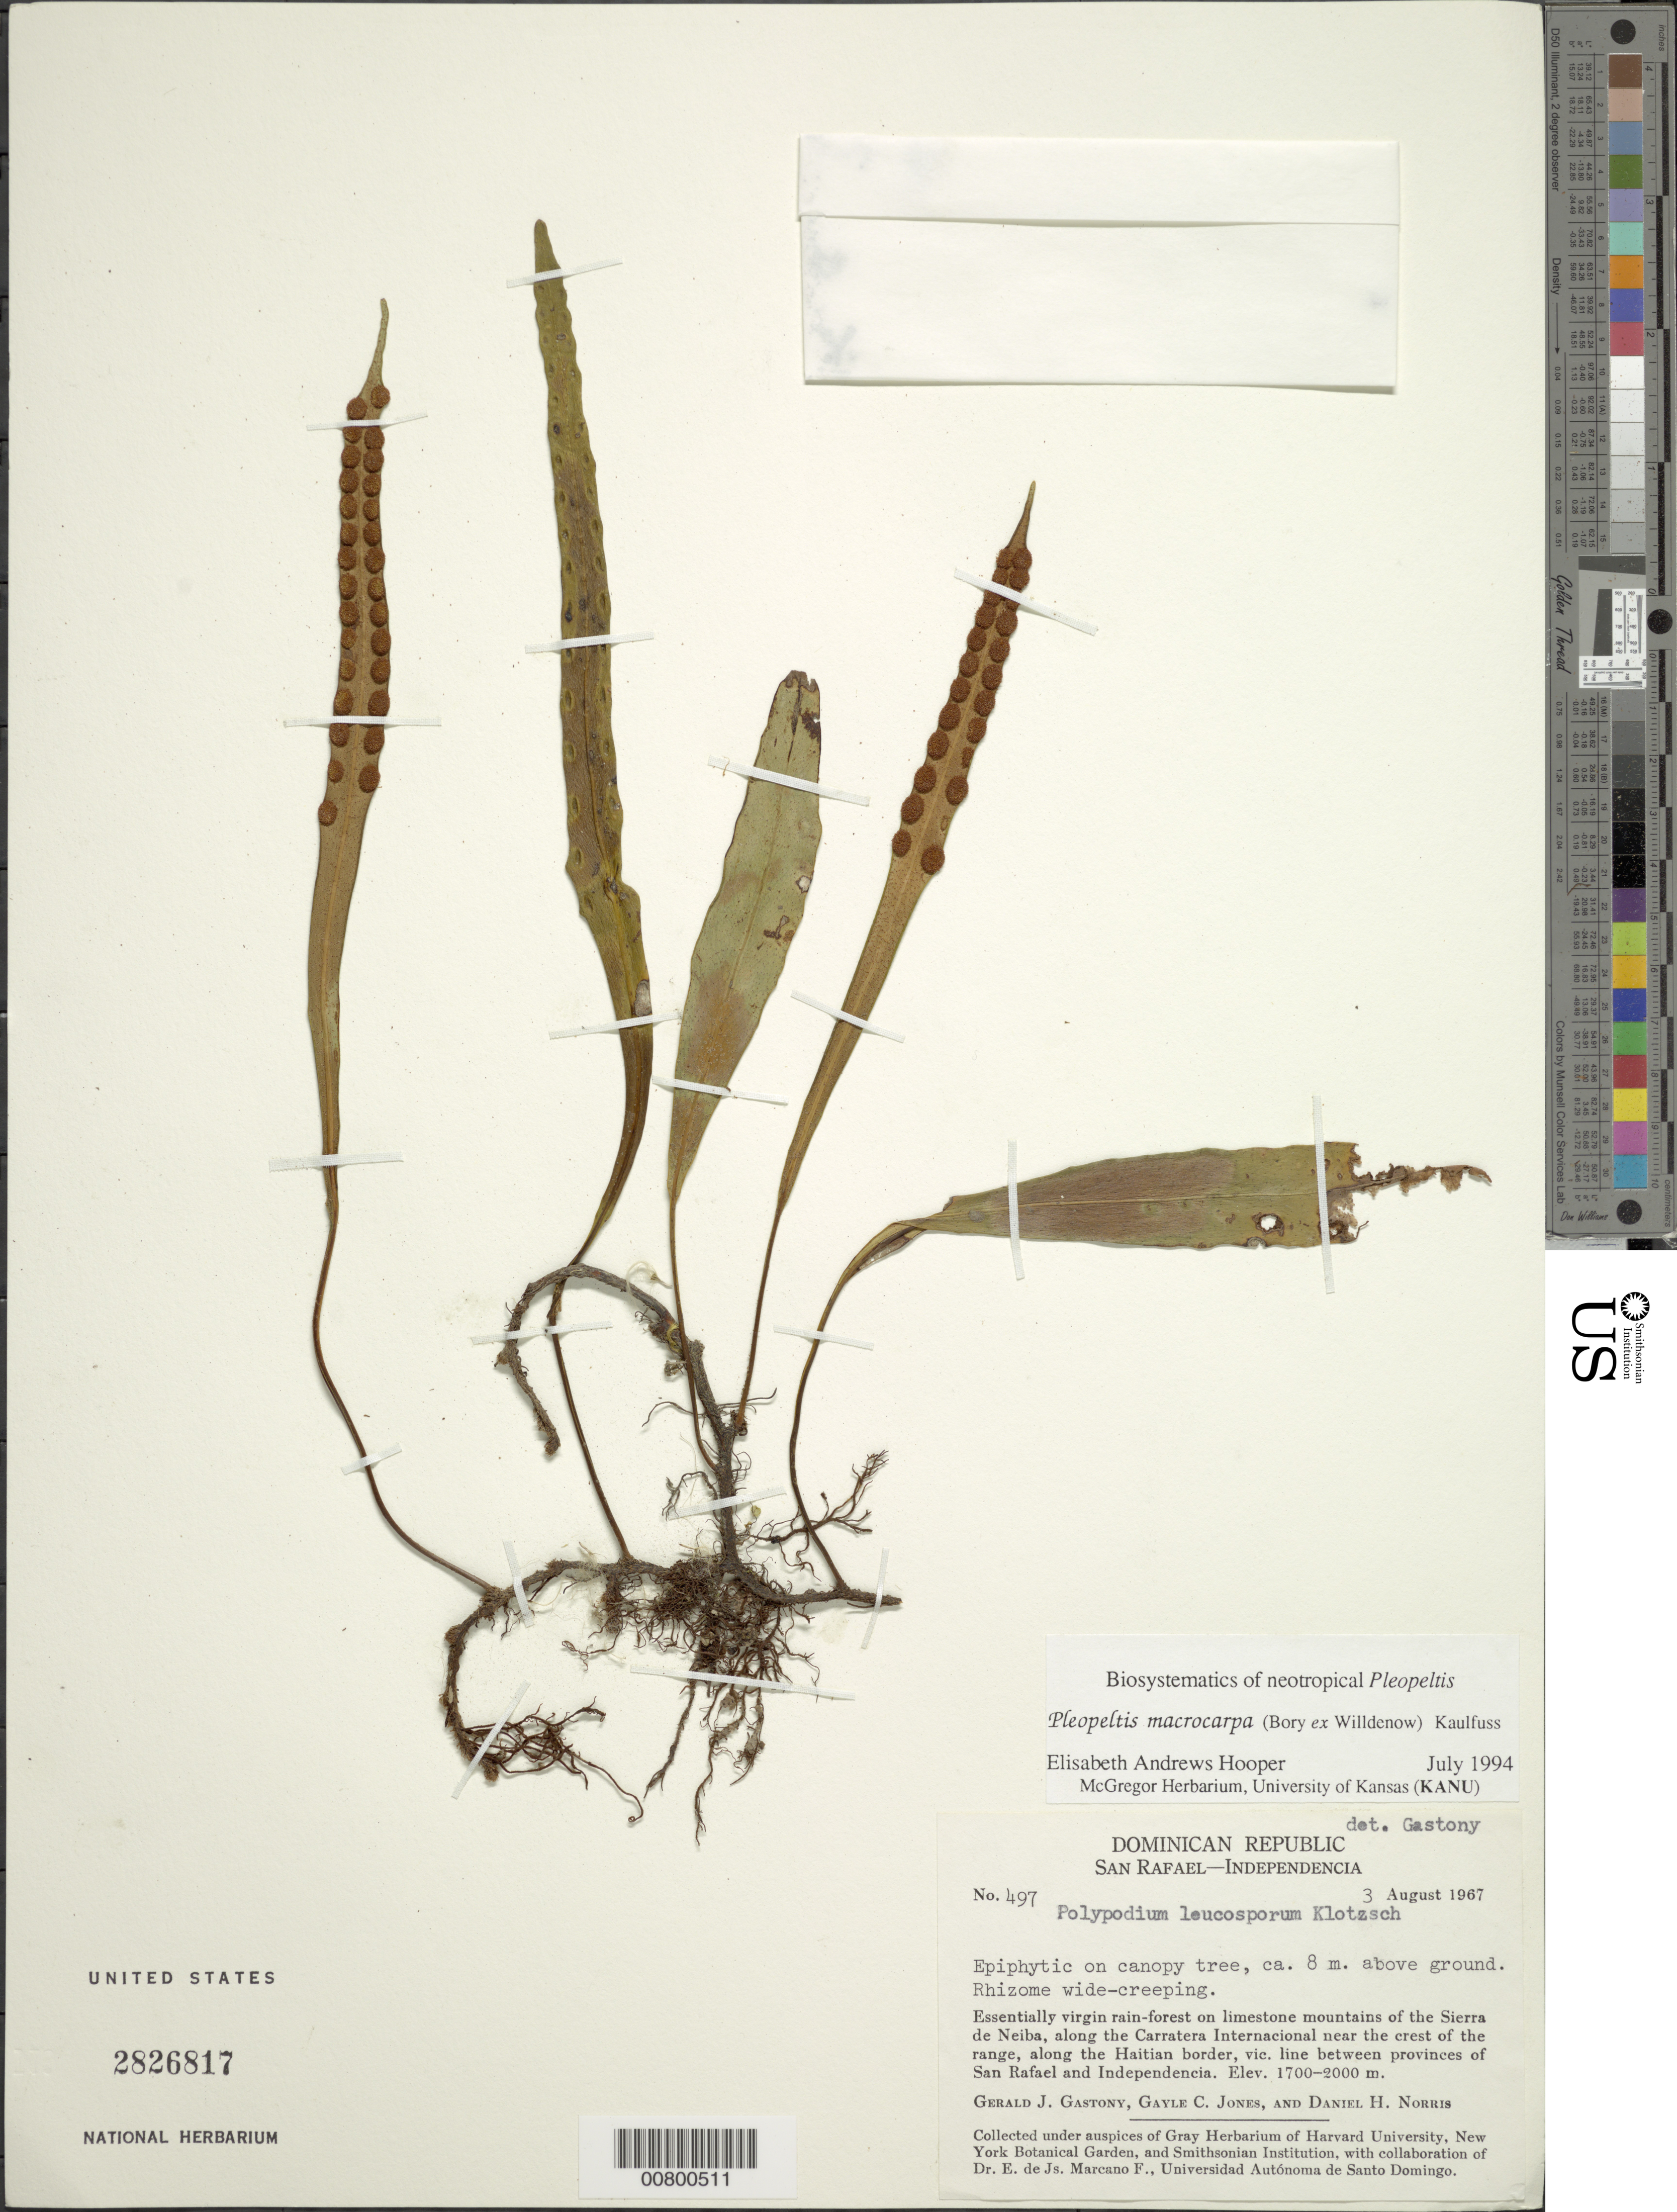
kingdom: Plantae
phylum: Tracheophyta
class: Polypodiopsida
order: Polypodiales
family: Polypodiaceae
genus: Pleopeltis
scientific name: Pleopeltis x leucospora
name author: (Klotzsch) L.B. Moore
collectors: G. Gastony, G. C. Jones & D. H. Norris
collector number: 497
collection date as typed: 03 Aug 1967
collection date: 1967-08-03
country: Dominican Republic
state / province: Independencia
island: Hispaniola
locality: Sierra de Neiba, Carratera Internacional, between provinces of San Rafael and Independencia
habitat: Essentially virgin rainforest on limestone mountains; on canopy tree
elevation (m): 1700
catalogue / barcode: US 2826817